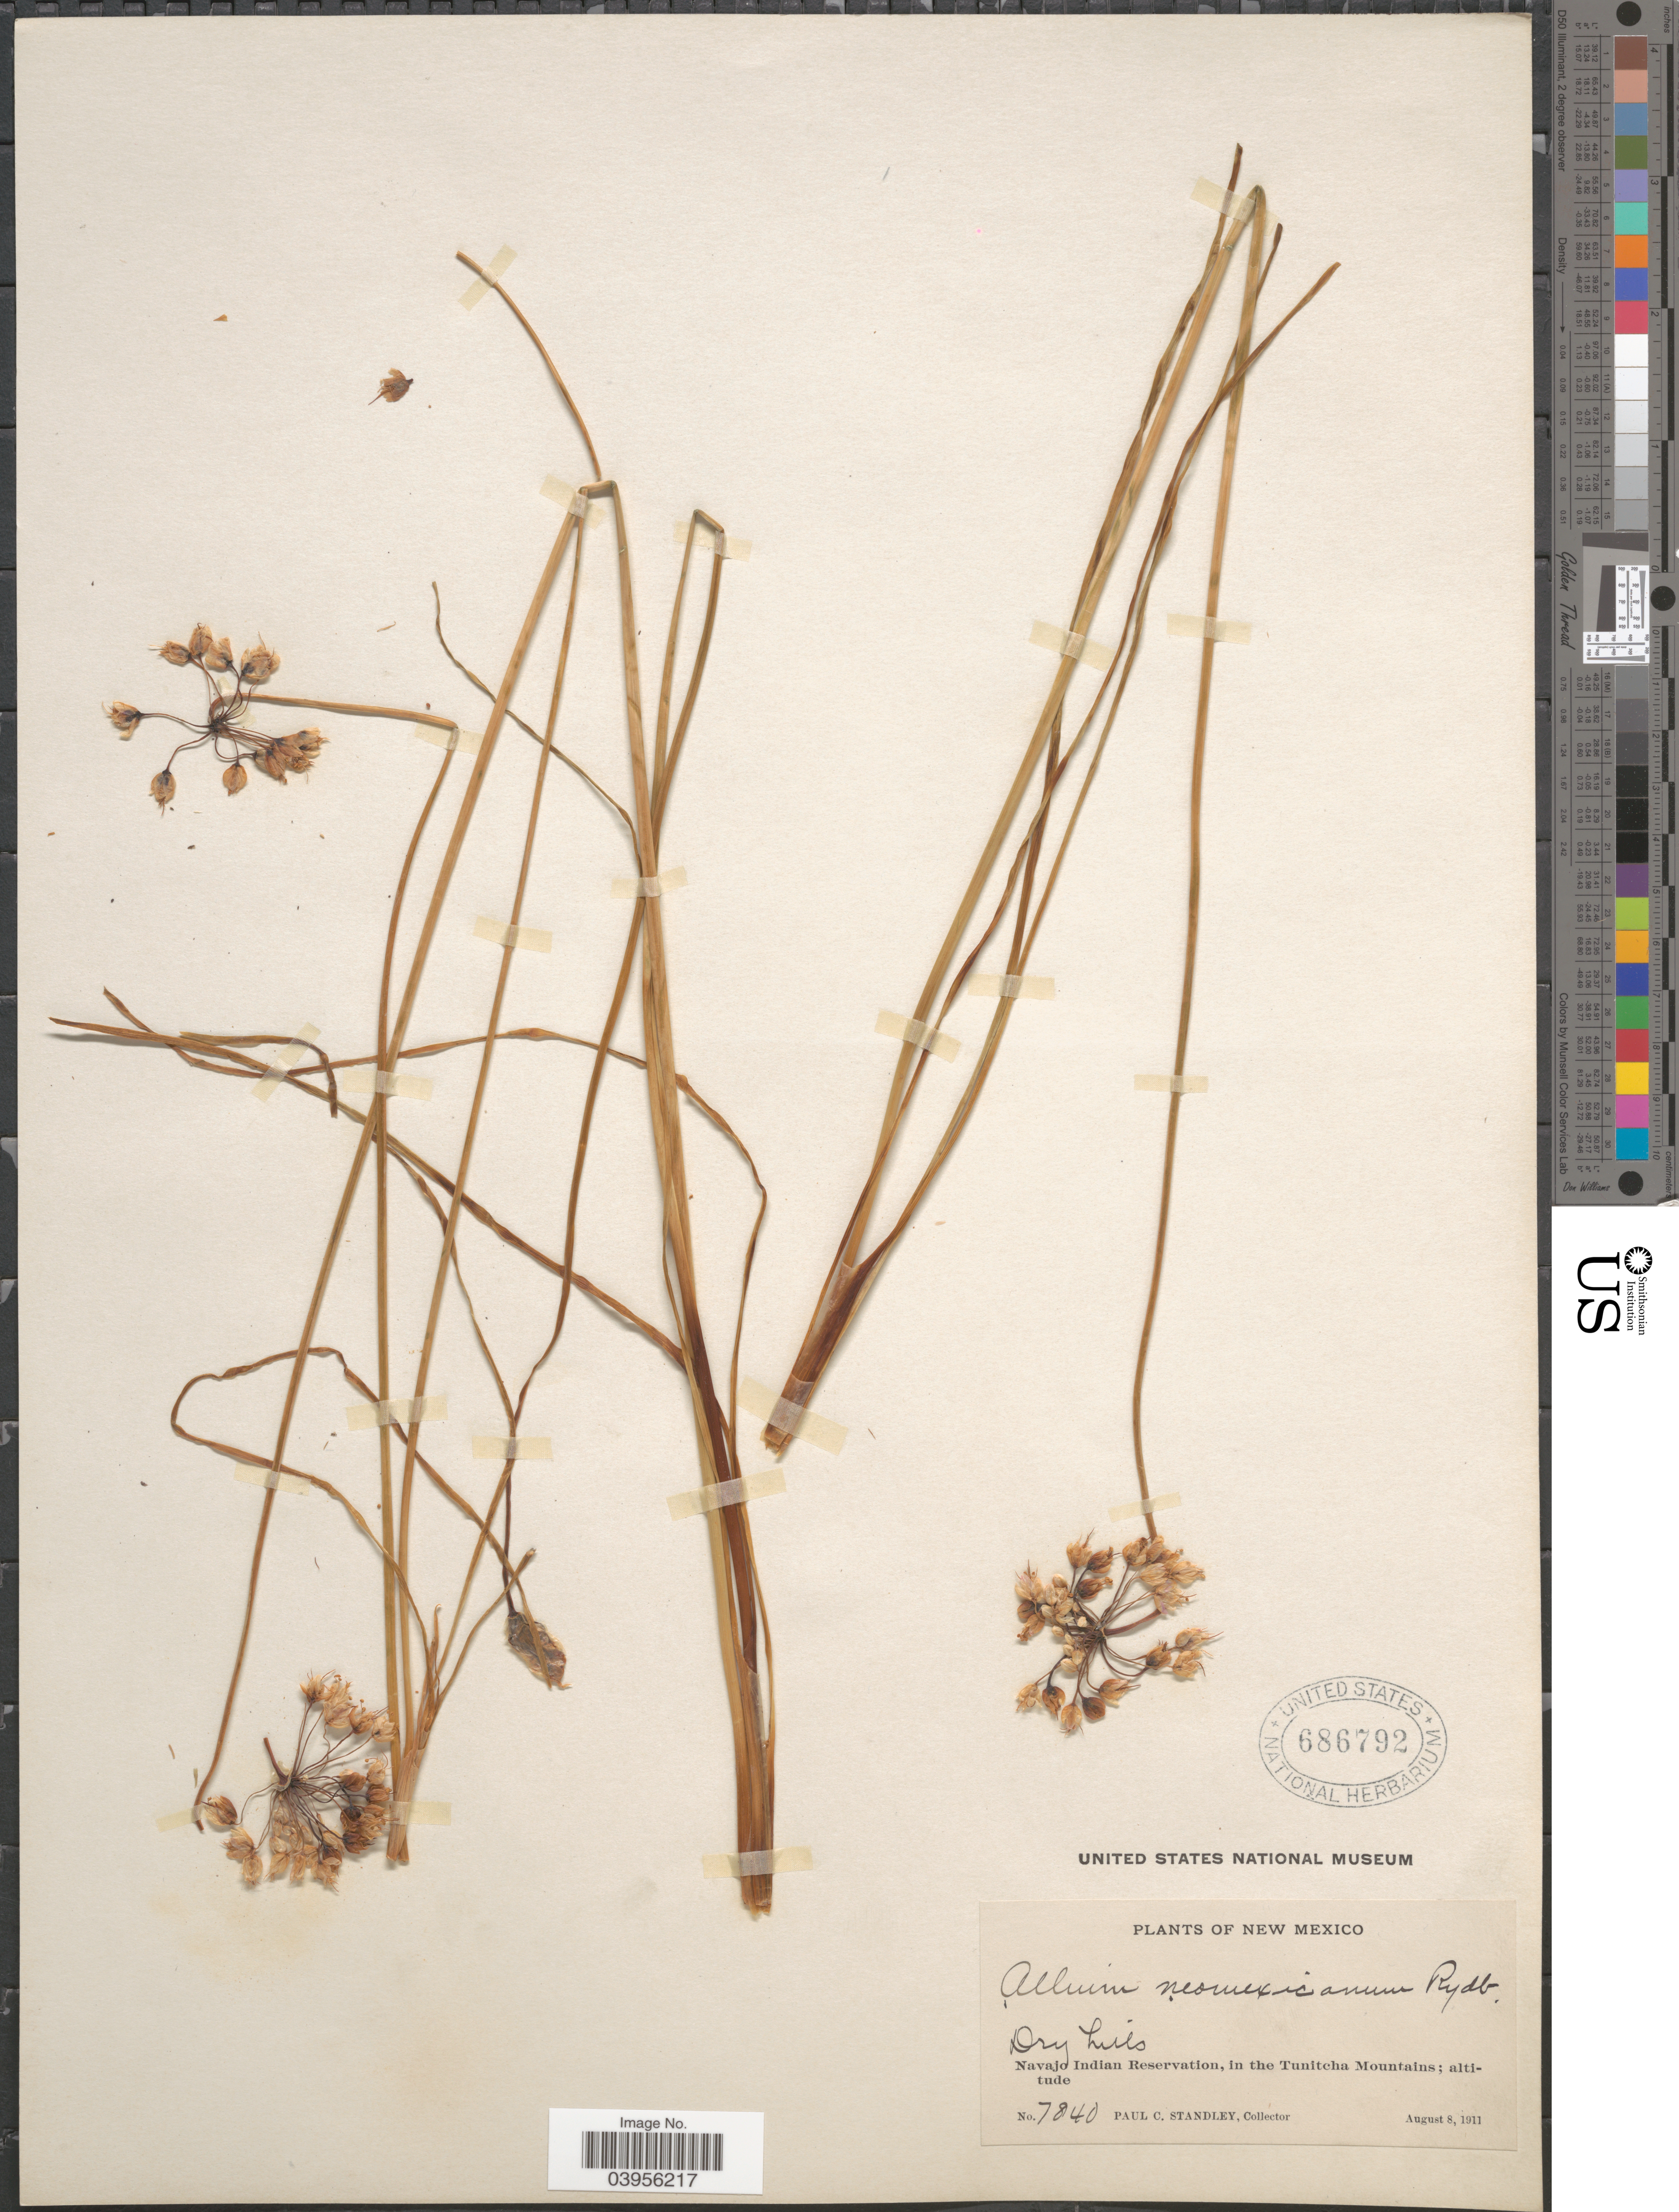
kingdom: Plantae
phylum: Tracheophyta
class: Liliopsida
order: Asparagales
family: Amaryllidaceae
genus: Allium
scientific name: Allium neomexicanum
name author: Rydb.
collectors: P. C. Standley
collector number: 7840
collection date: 1911-08-08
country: United States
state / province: New Mexico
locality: Navajo Indian Reservation, in the Tunitcha Mountains.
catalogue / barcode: US 686792